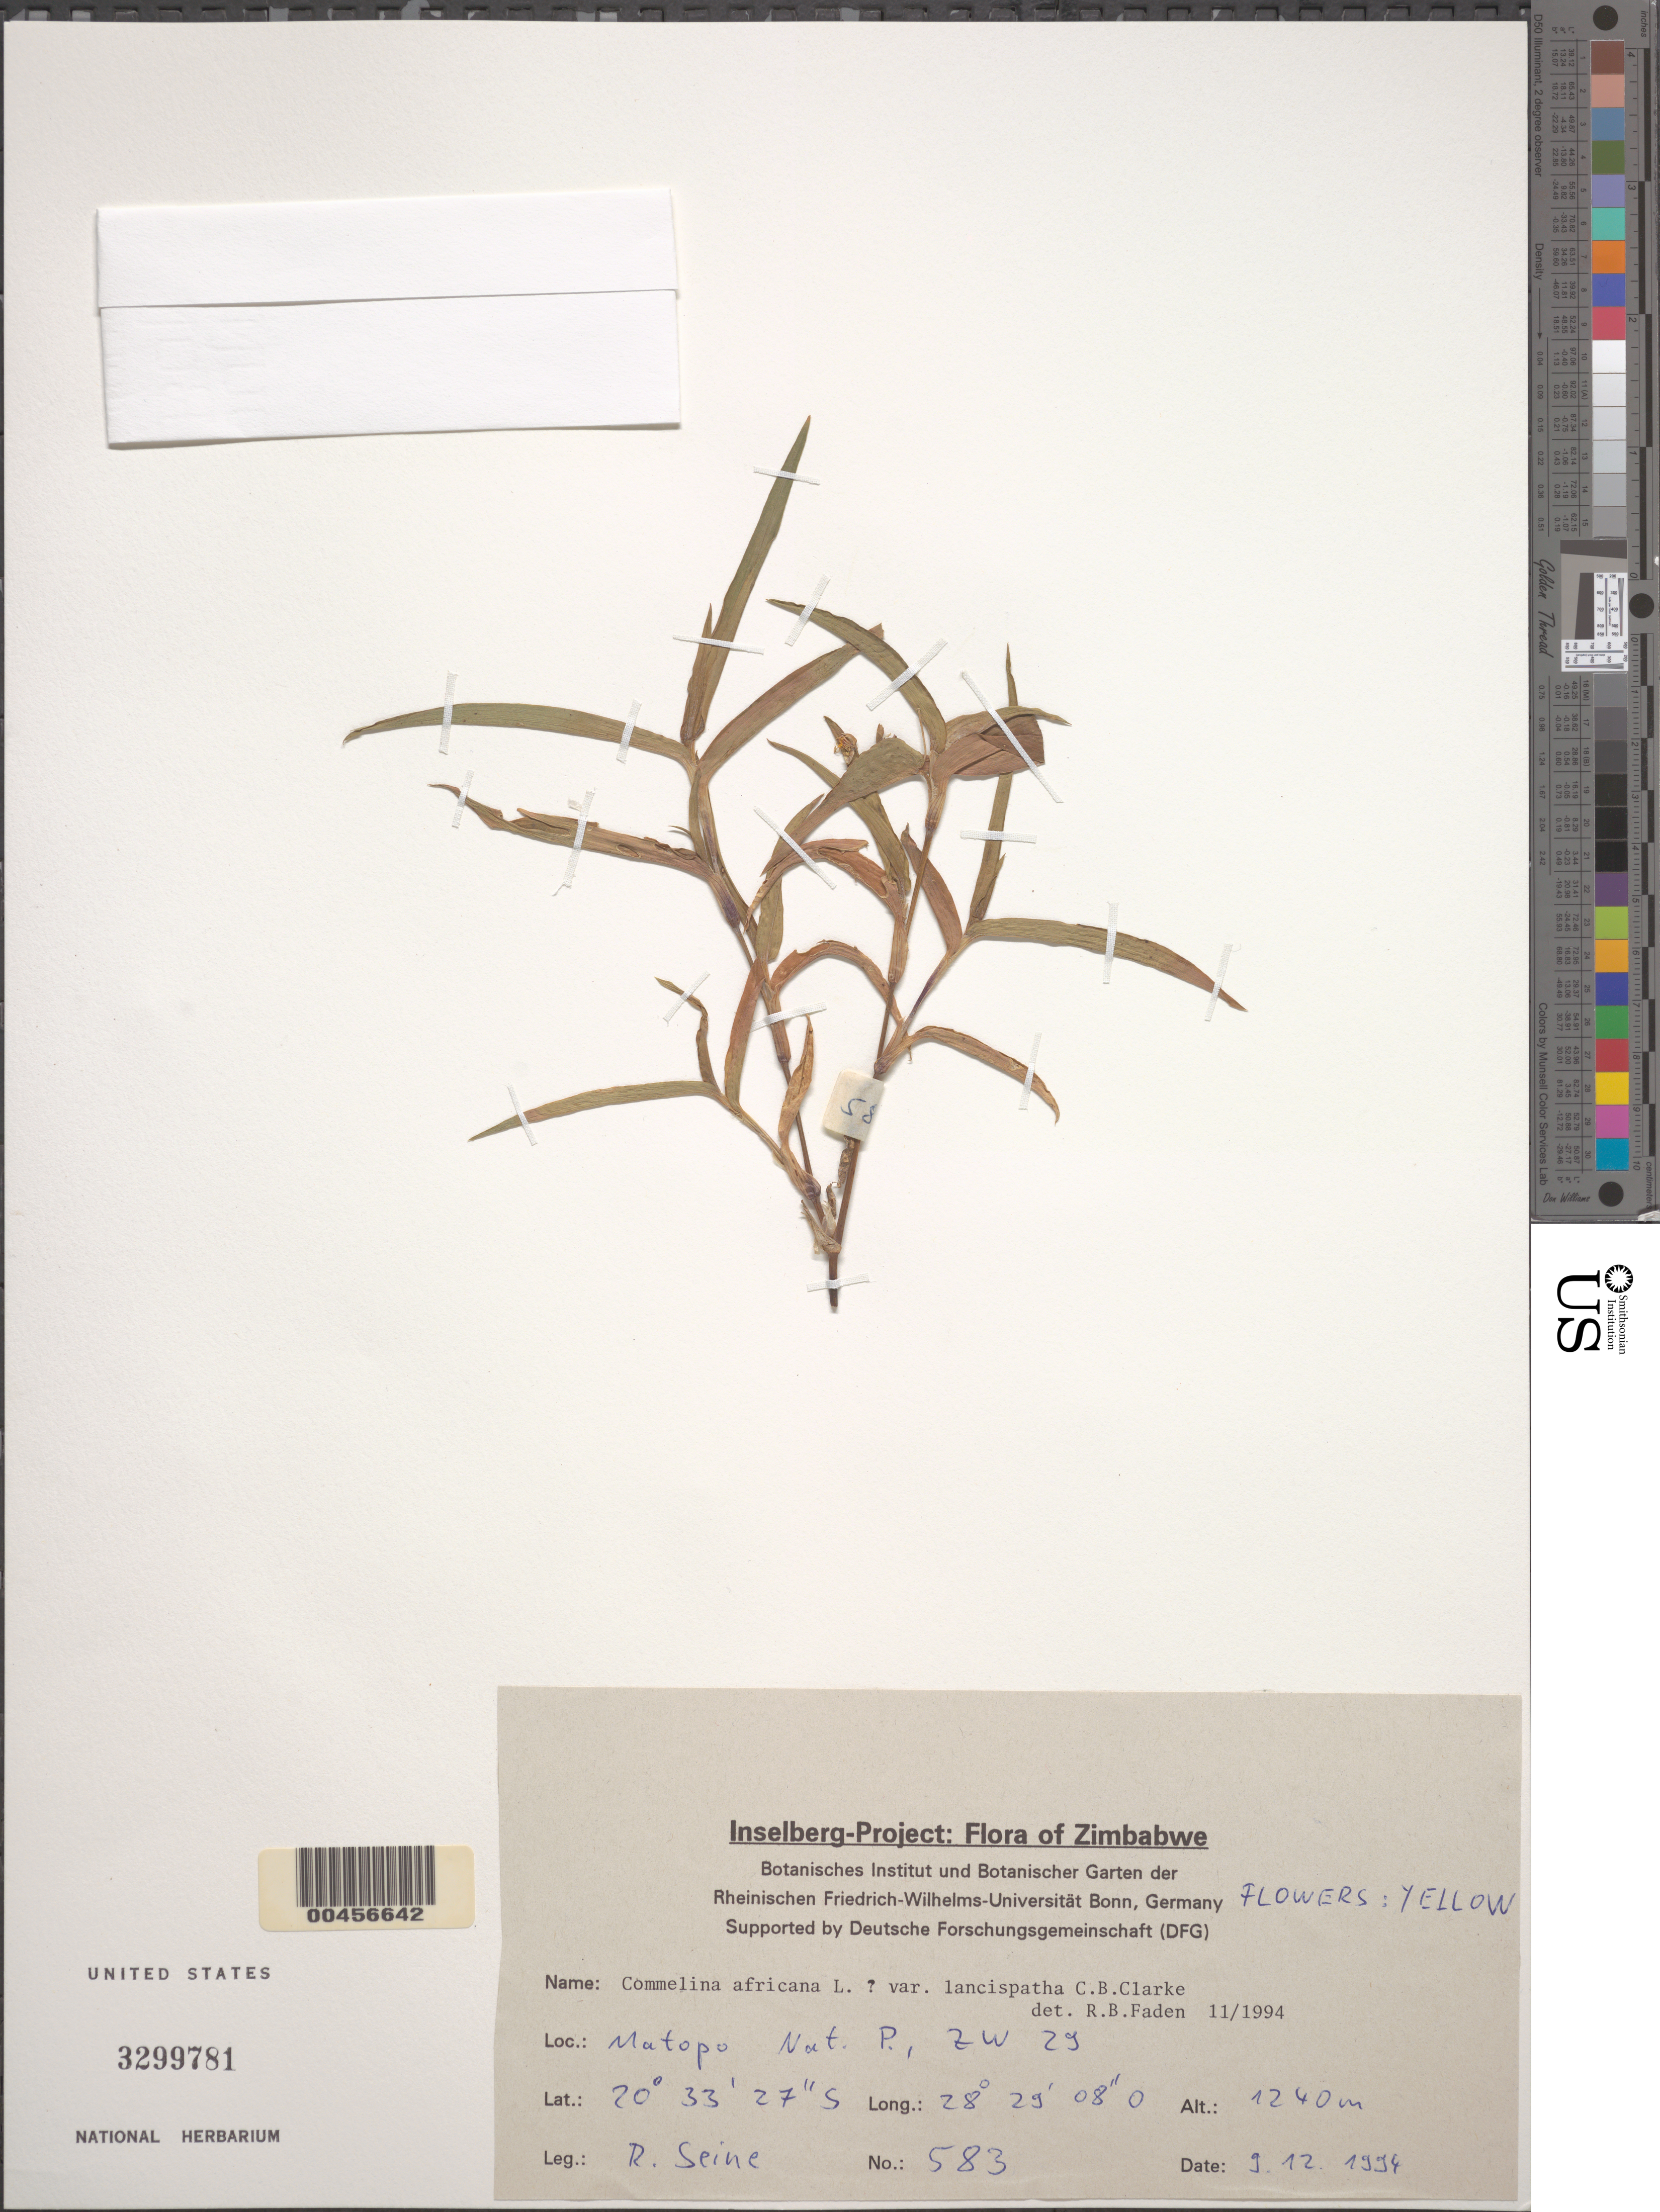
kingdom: Plantae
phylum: Tracheophyta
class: Liliopsida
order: Commelinales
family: Commelinaceae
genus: Commelina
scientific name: Commelina africana var. lancispatha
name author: C.B. Clarke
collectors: R. Seine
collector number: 583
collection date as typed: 09 Dec 1993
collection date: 1993-12-09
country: Zimbabwe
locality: Motopo nat. preserve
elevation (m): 1240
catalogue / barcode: US 3299781